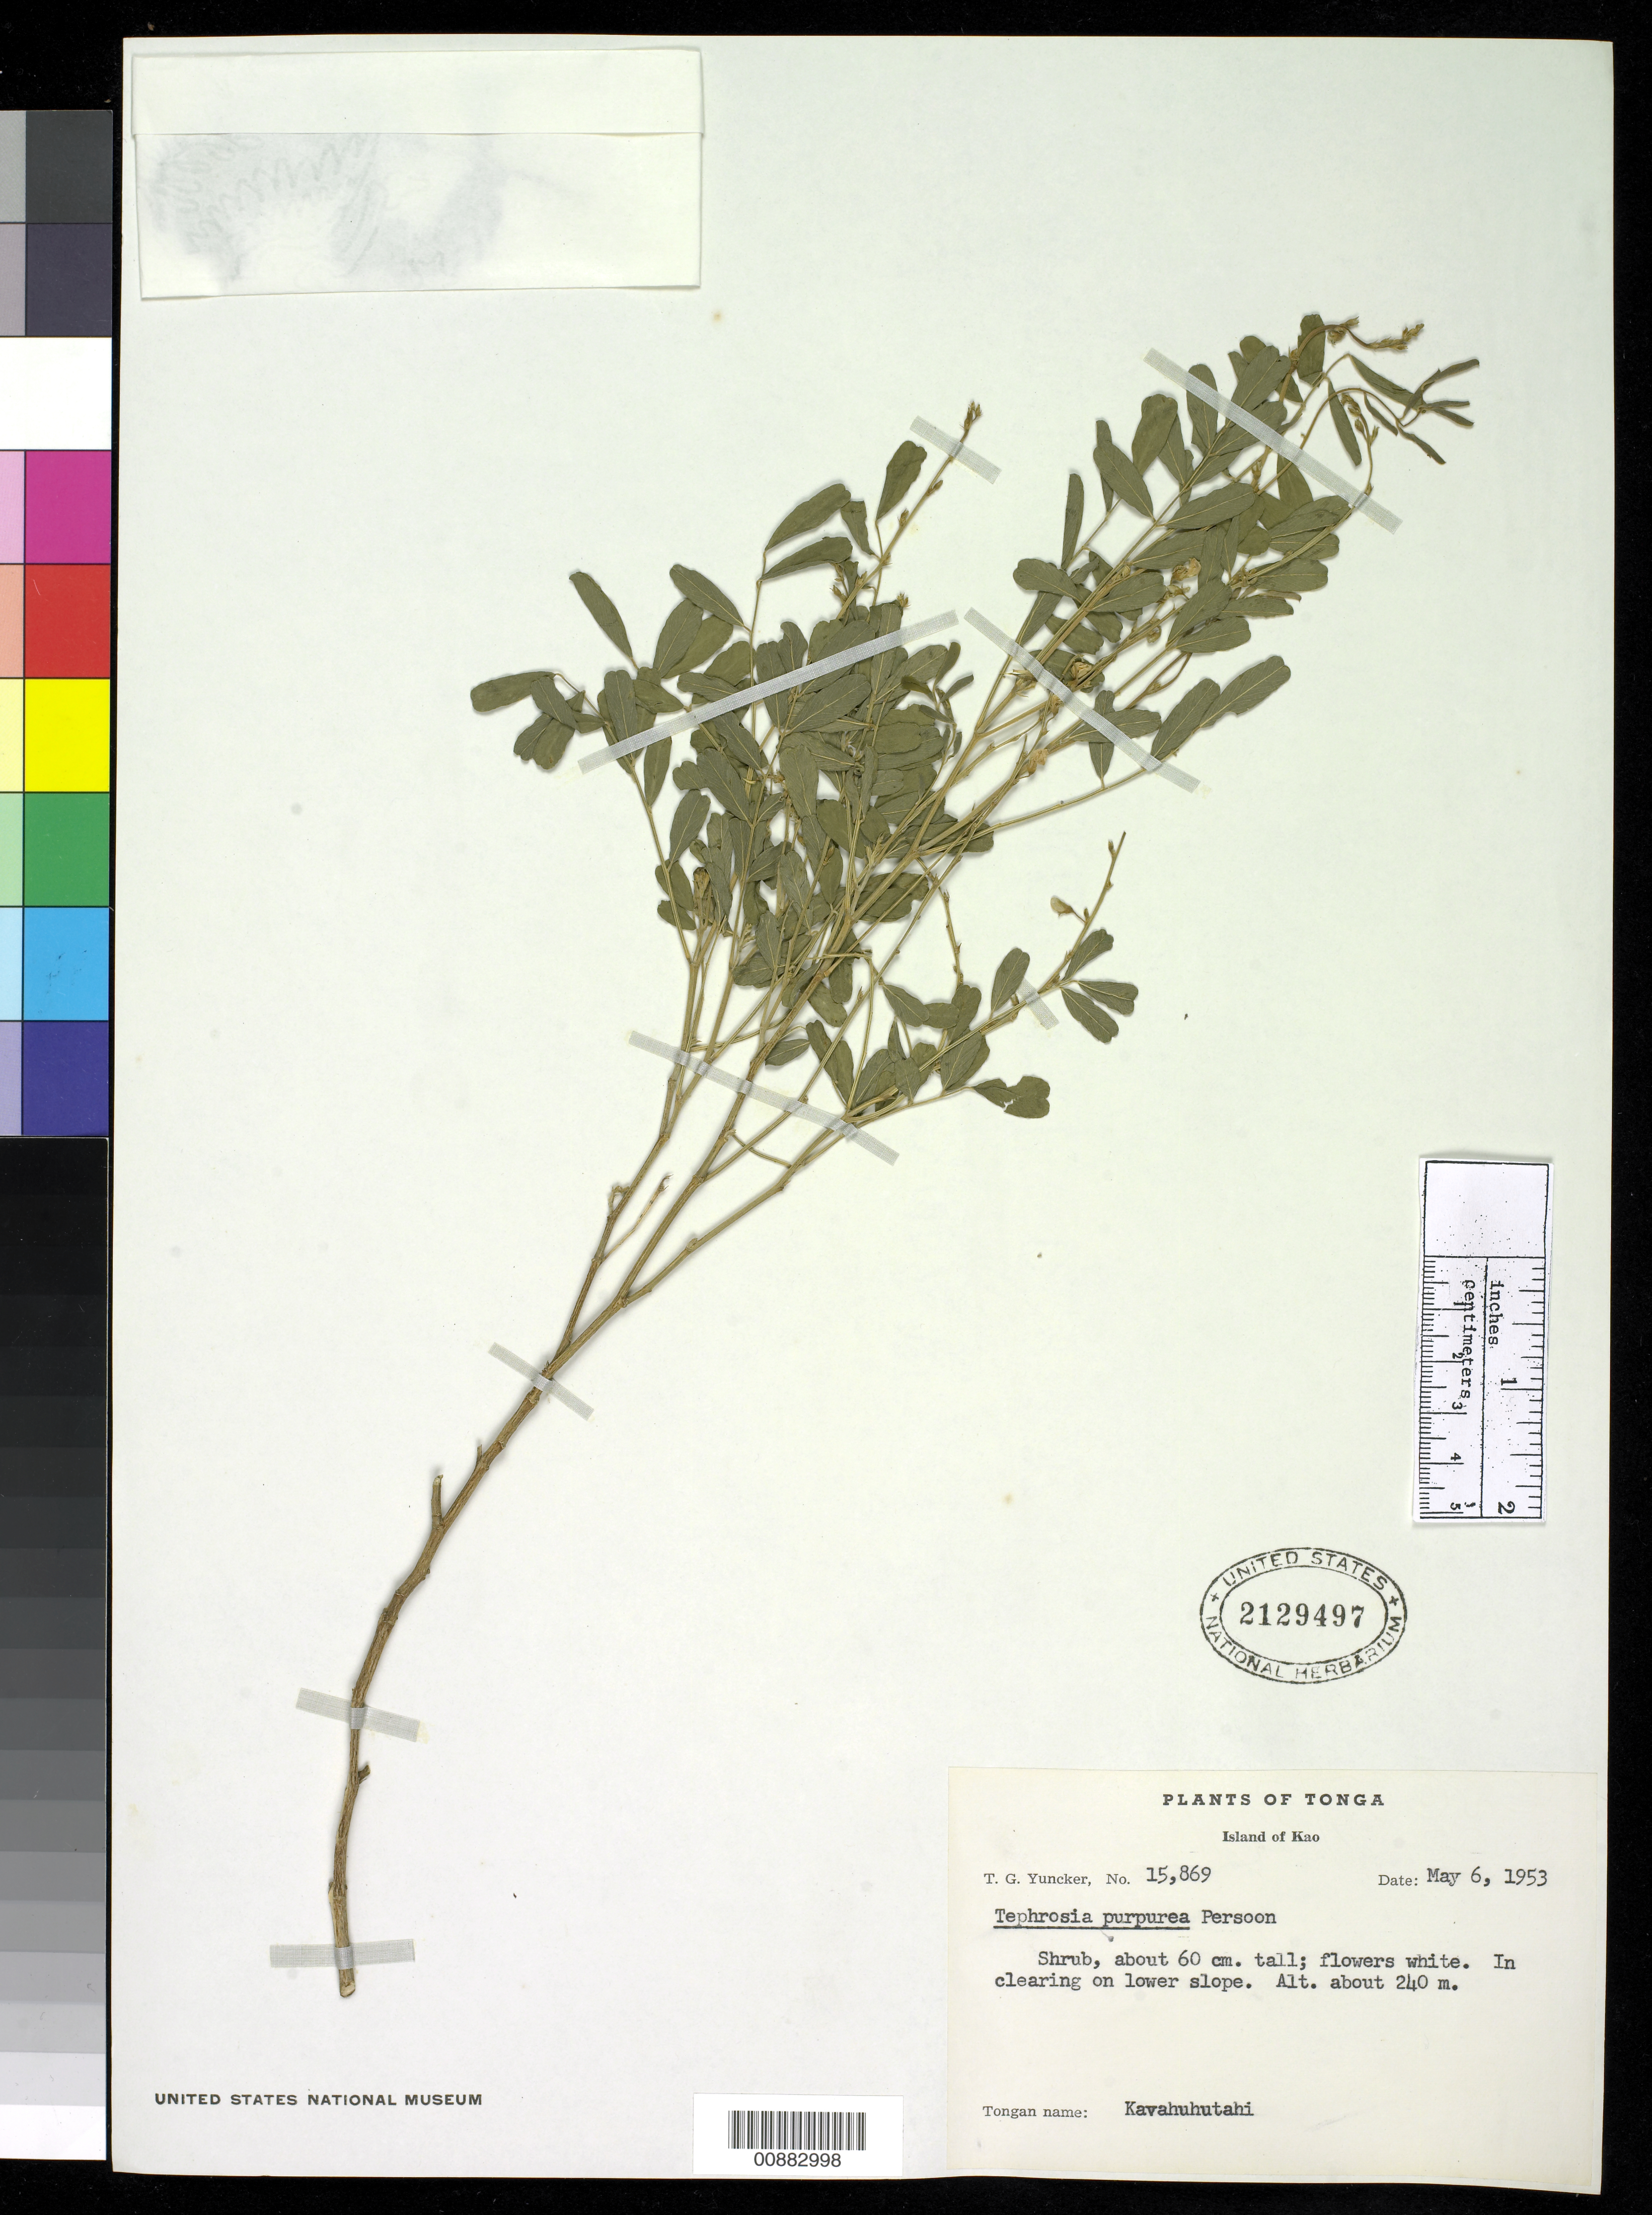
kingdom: Plantae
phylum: Tracheophyta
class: Magnoliopsida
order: Fabales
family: Fabaceae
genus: Tephrosia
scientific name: Tephrosia purpurea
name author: (L.) Pers.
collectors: T. G. Yuncker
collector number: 15869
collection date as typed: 06 May 1953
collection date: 1953-05-06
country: Tonga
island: Kao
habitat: in clearing on lower slope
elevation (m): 240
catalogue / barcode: US 2129497